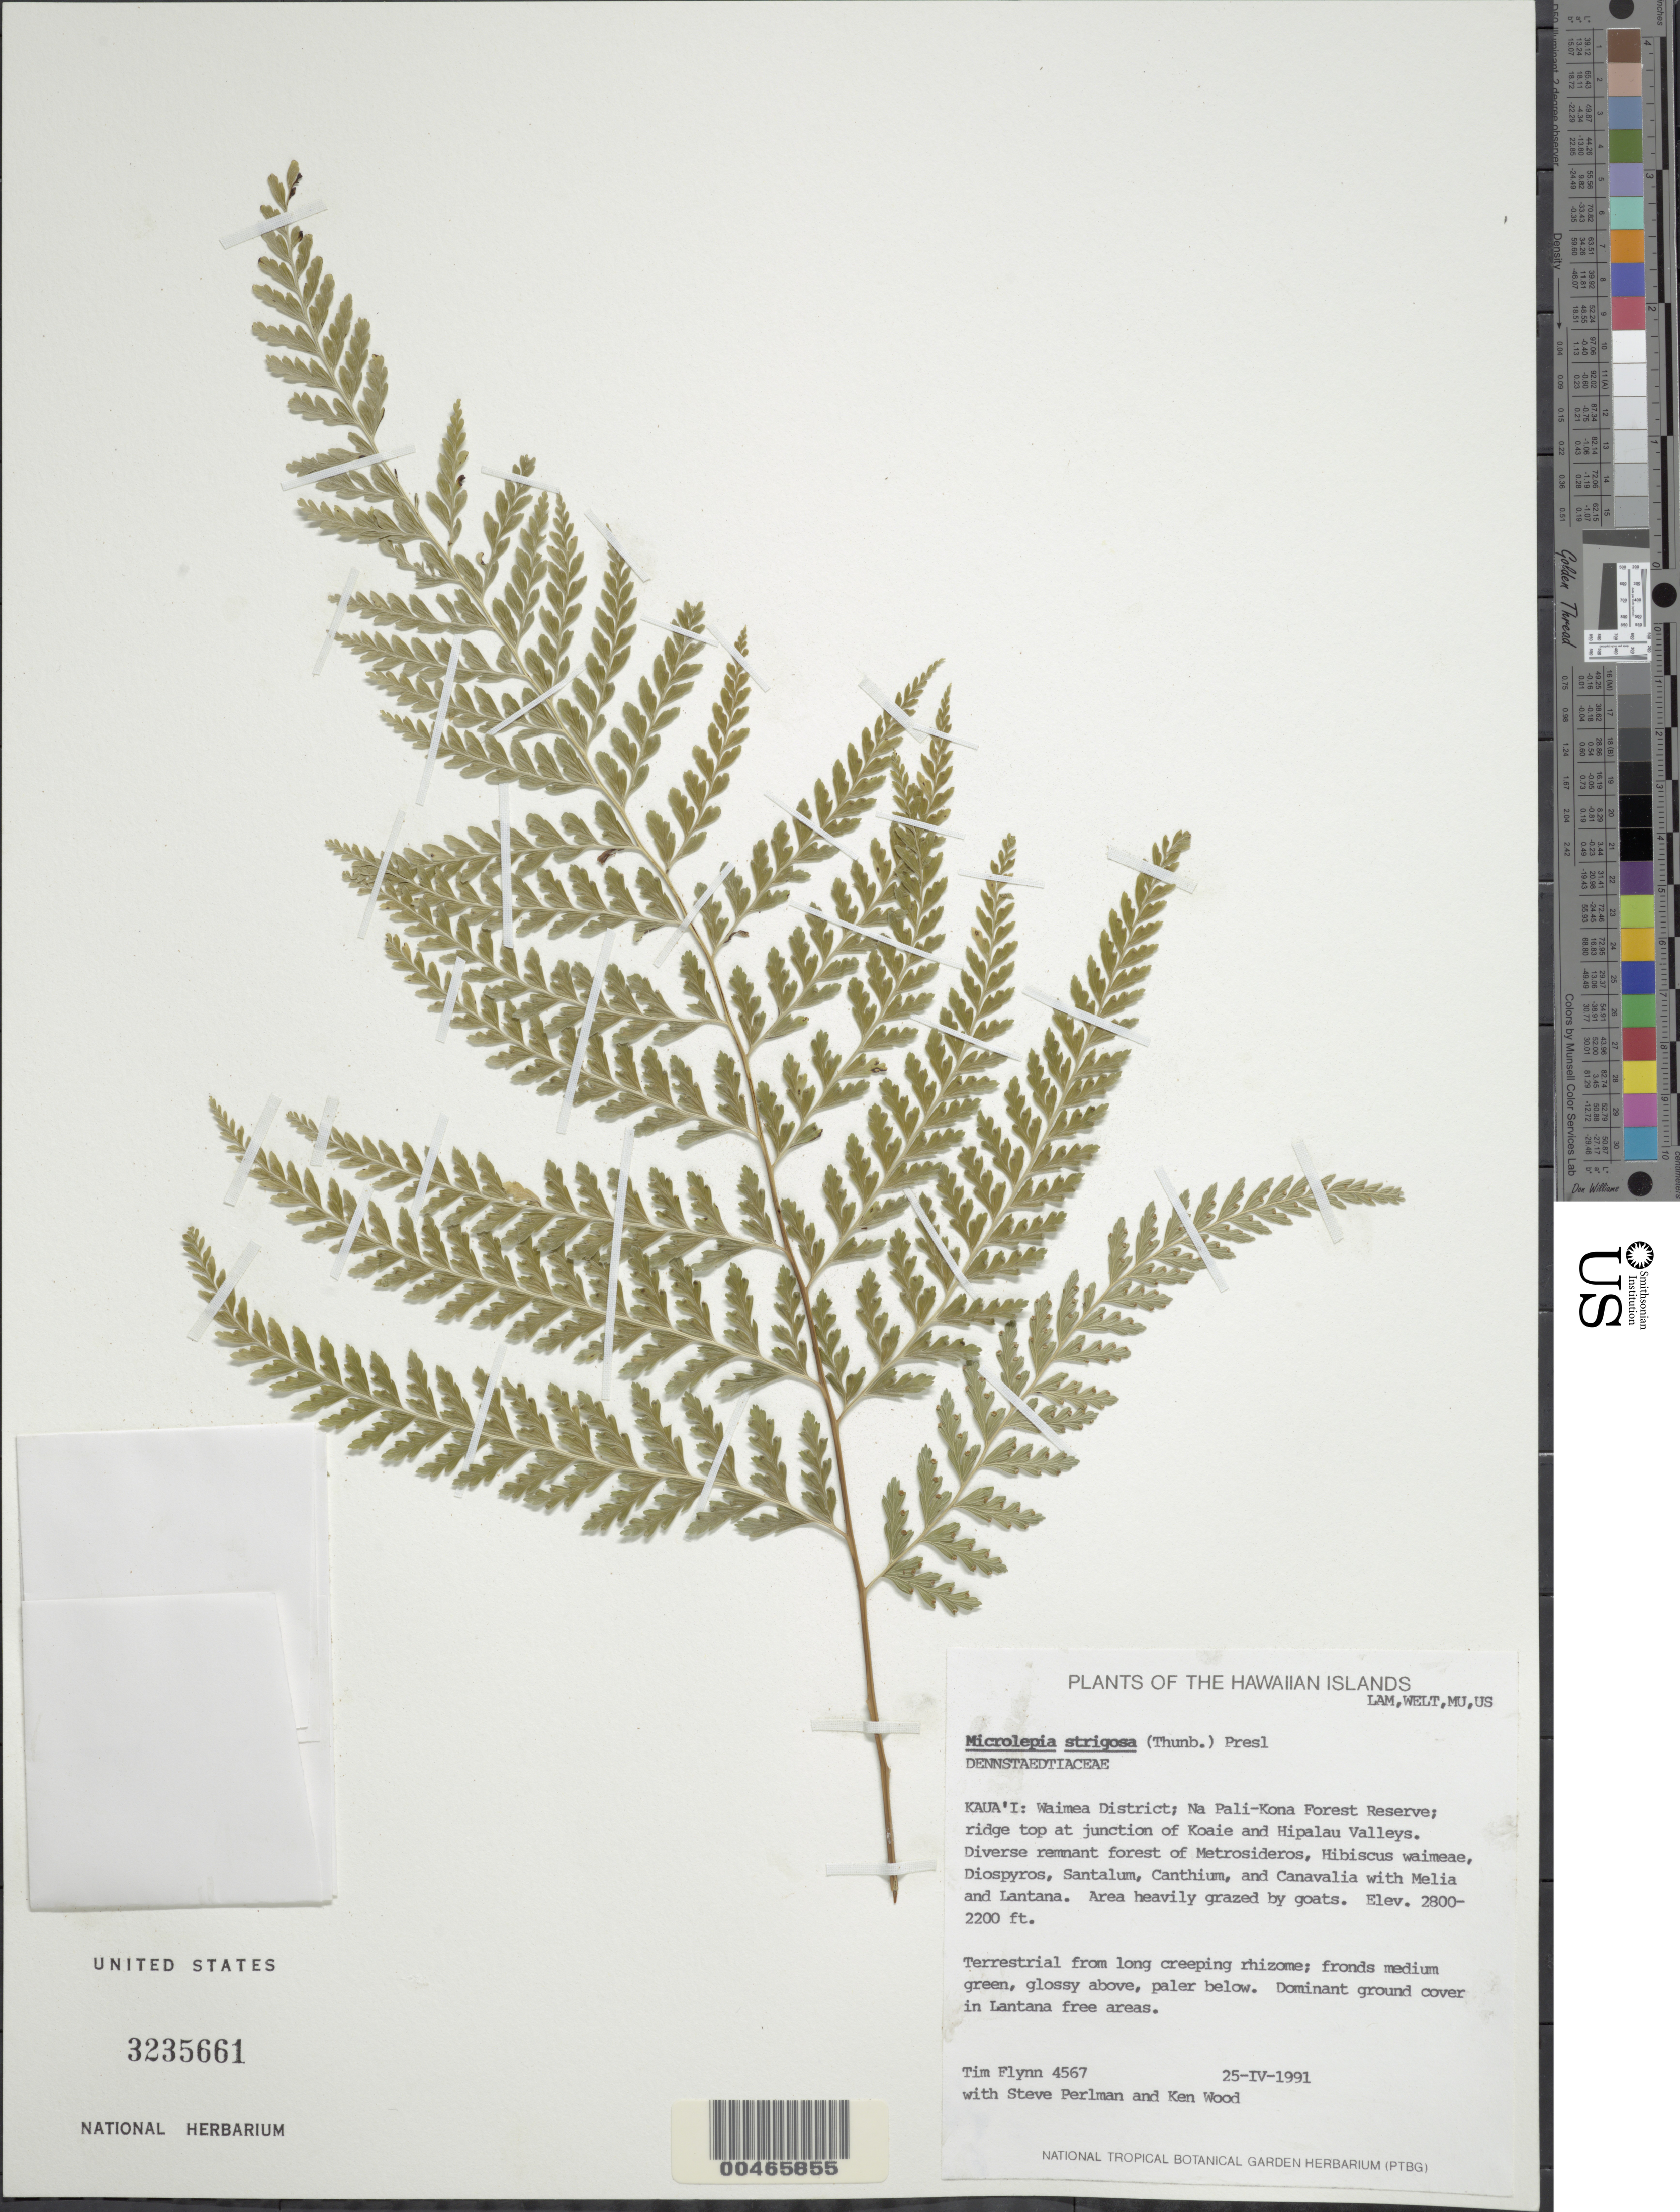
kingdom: Plantae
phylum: Tracheophyta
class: Polypodiopsida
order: Polypodiales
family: Dennstaedtiaceae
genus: Microlepia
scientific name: Microlepia strigosa var. strigosa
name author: (Thunb.) C. Presl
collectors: T. W. Flynn, S. P. Perlman & K. Wood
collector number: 4567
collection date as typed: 25 Apr 1991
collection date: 1991-04-25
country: United States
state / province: Hawaii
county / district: Kauai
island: Kaua'i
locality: Waimea District; Na Pali-Kona Forest Reserve; ridge top at junction of Koaie and Hipalau Valleys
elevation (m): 853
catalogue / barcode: US 3235661